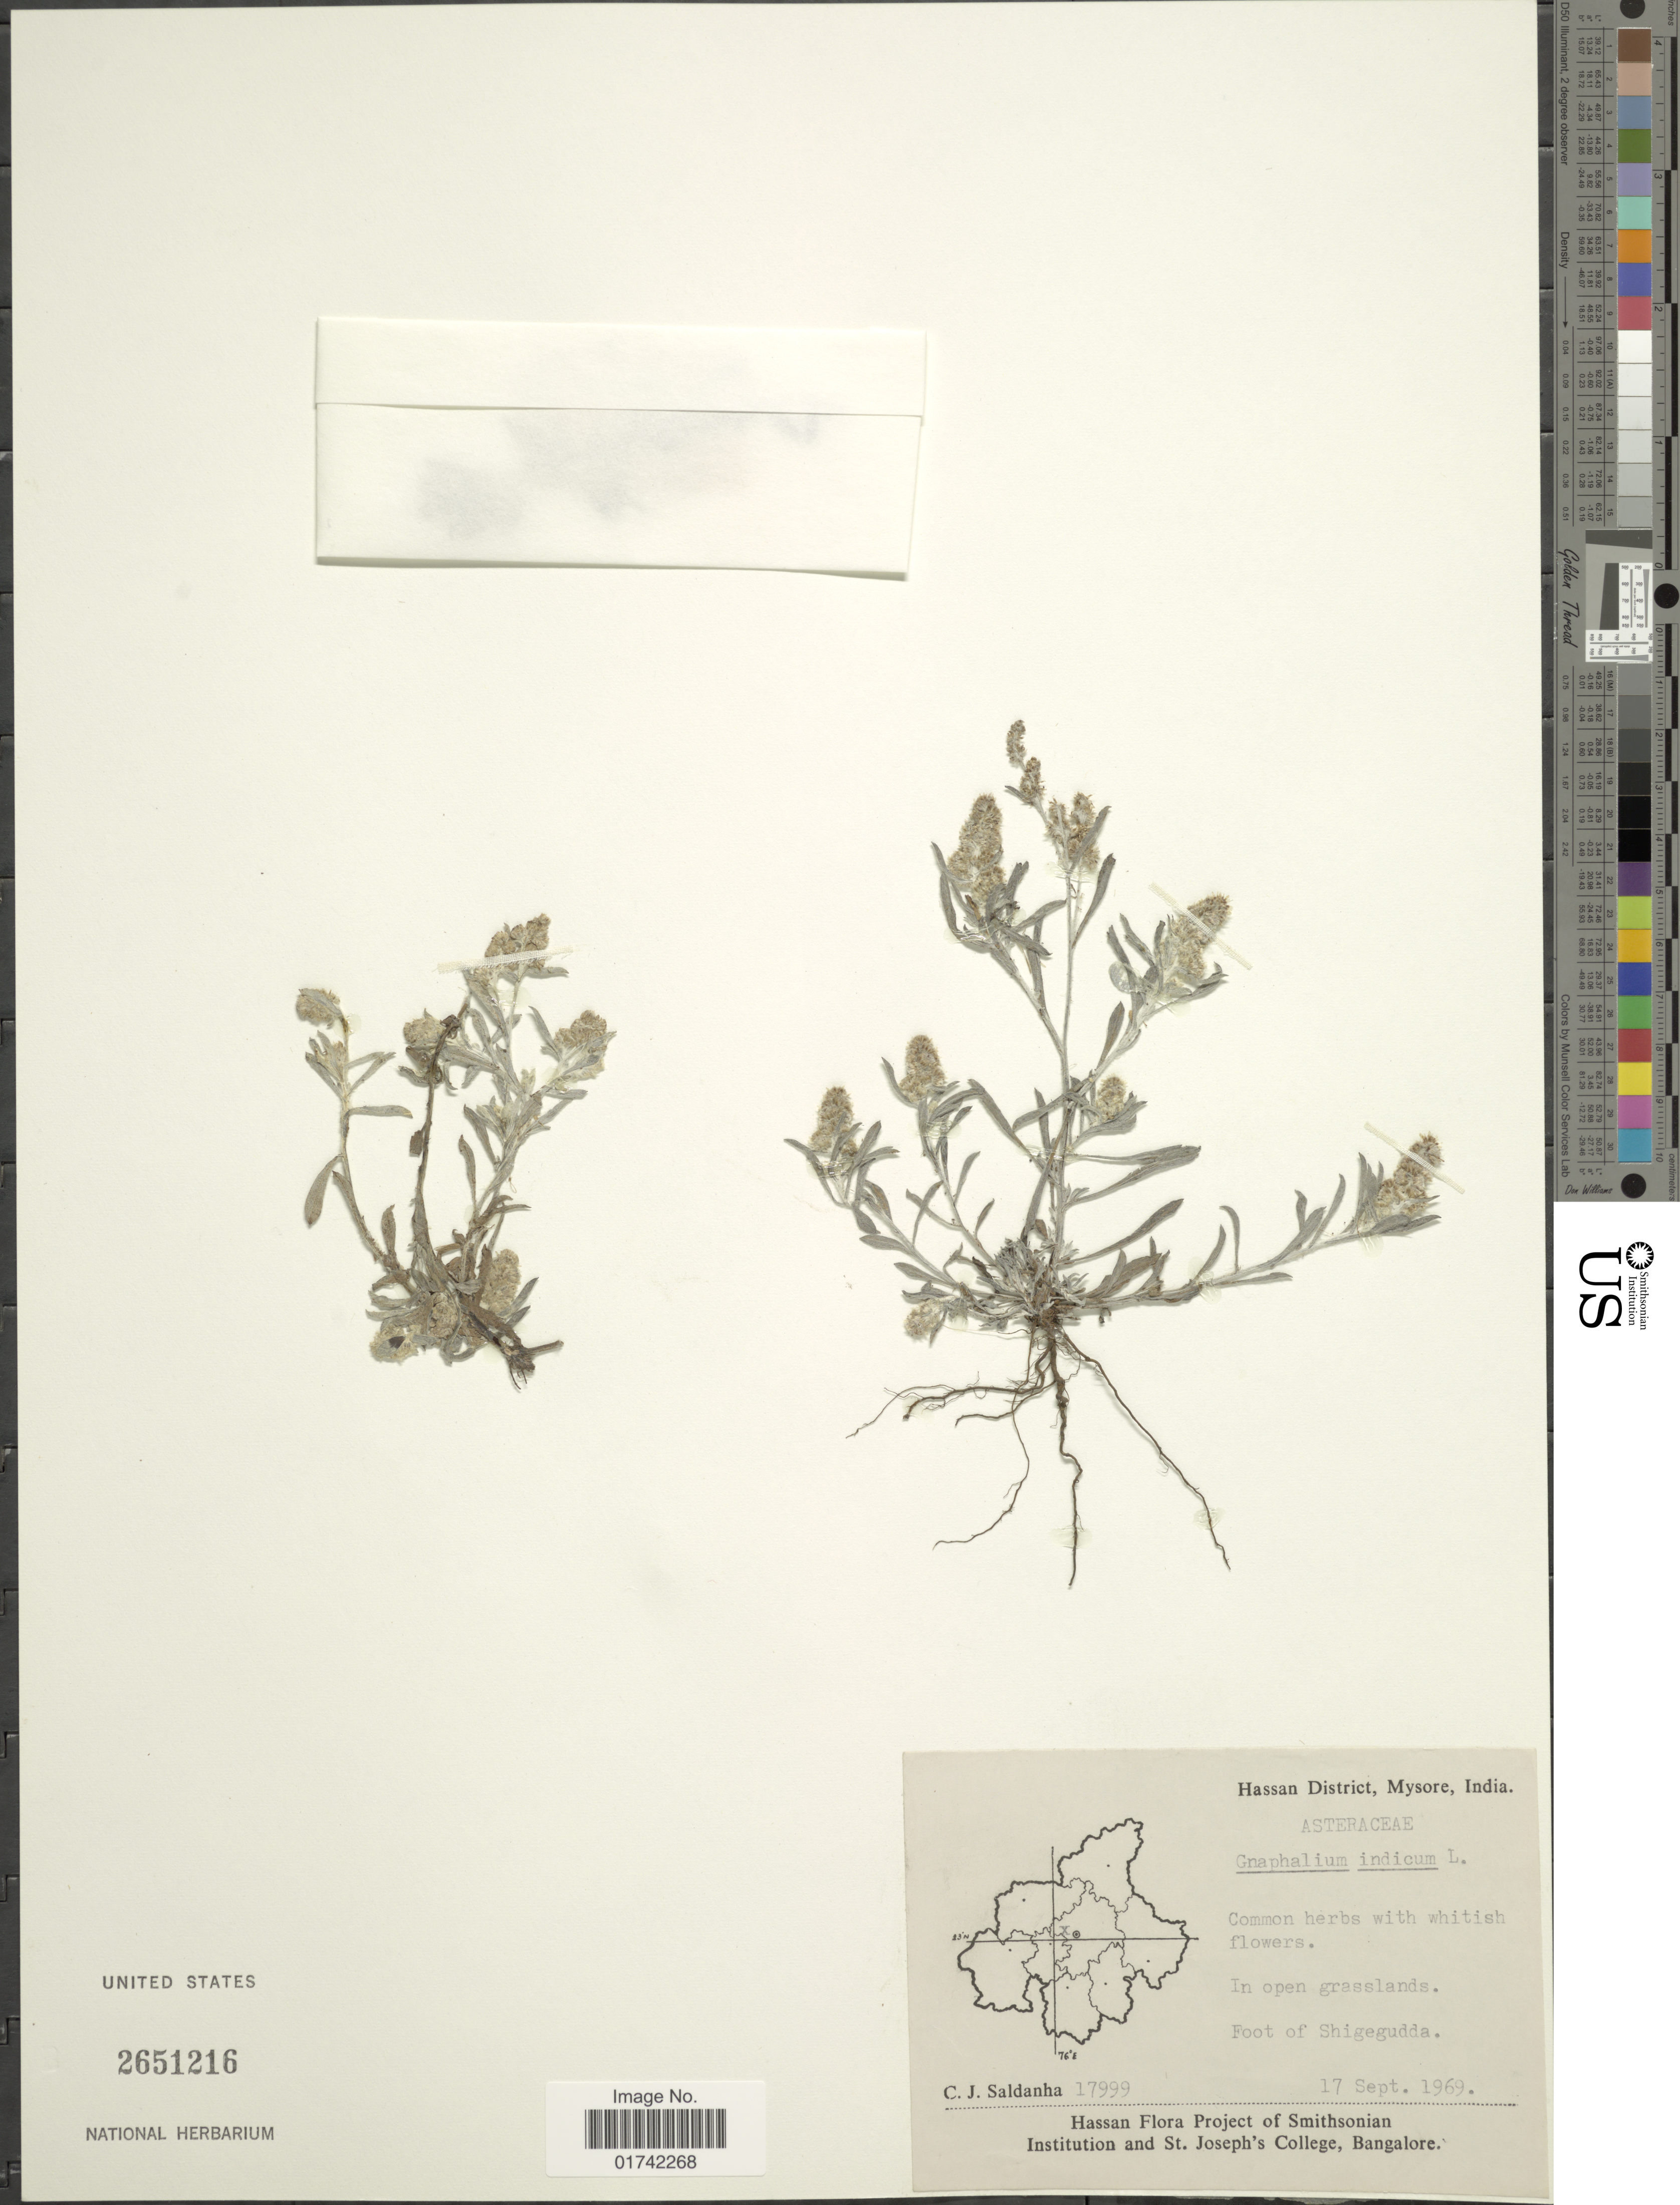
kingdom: Plantae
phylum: Tracheophyta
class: Magnoliopsida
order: Asterales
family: Asteraceae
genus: Helichrysum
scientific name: Helichrysum indicum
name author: (L.) Grierson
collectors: C. J. Saldanha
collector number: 17999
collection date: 1969-09-17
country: India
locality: Hassan District, Mysore, foot of Shigegudda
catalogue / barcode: US 2651216